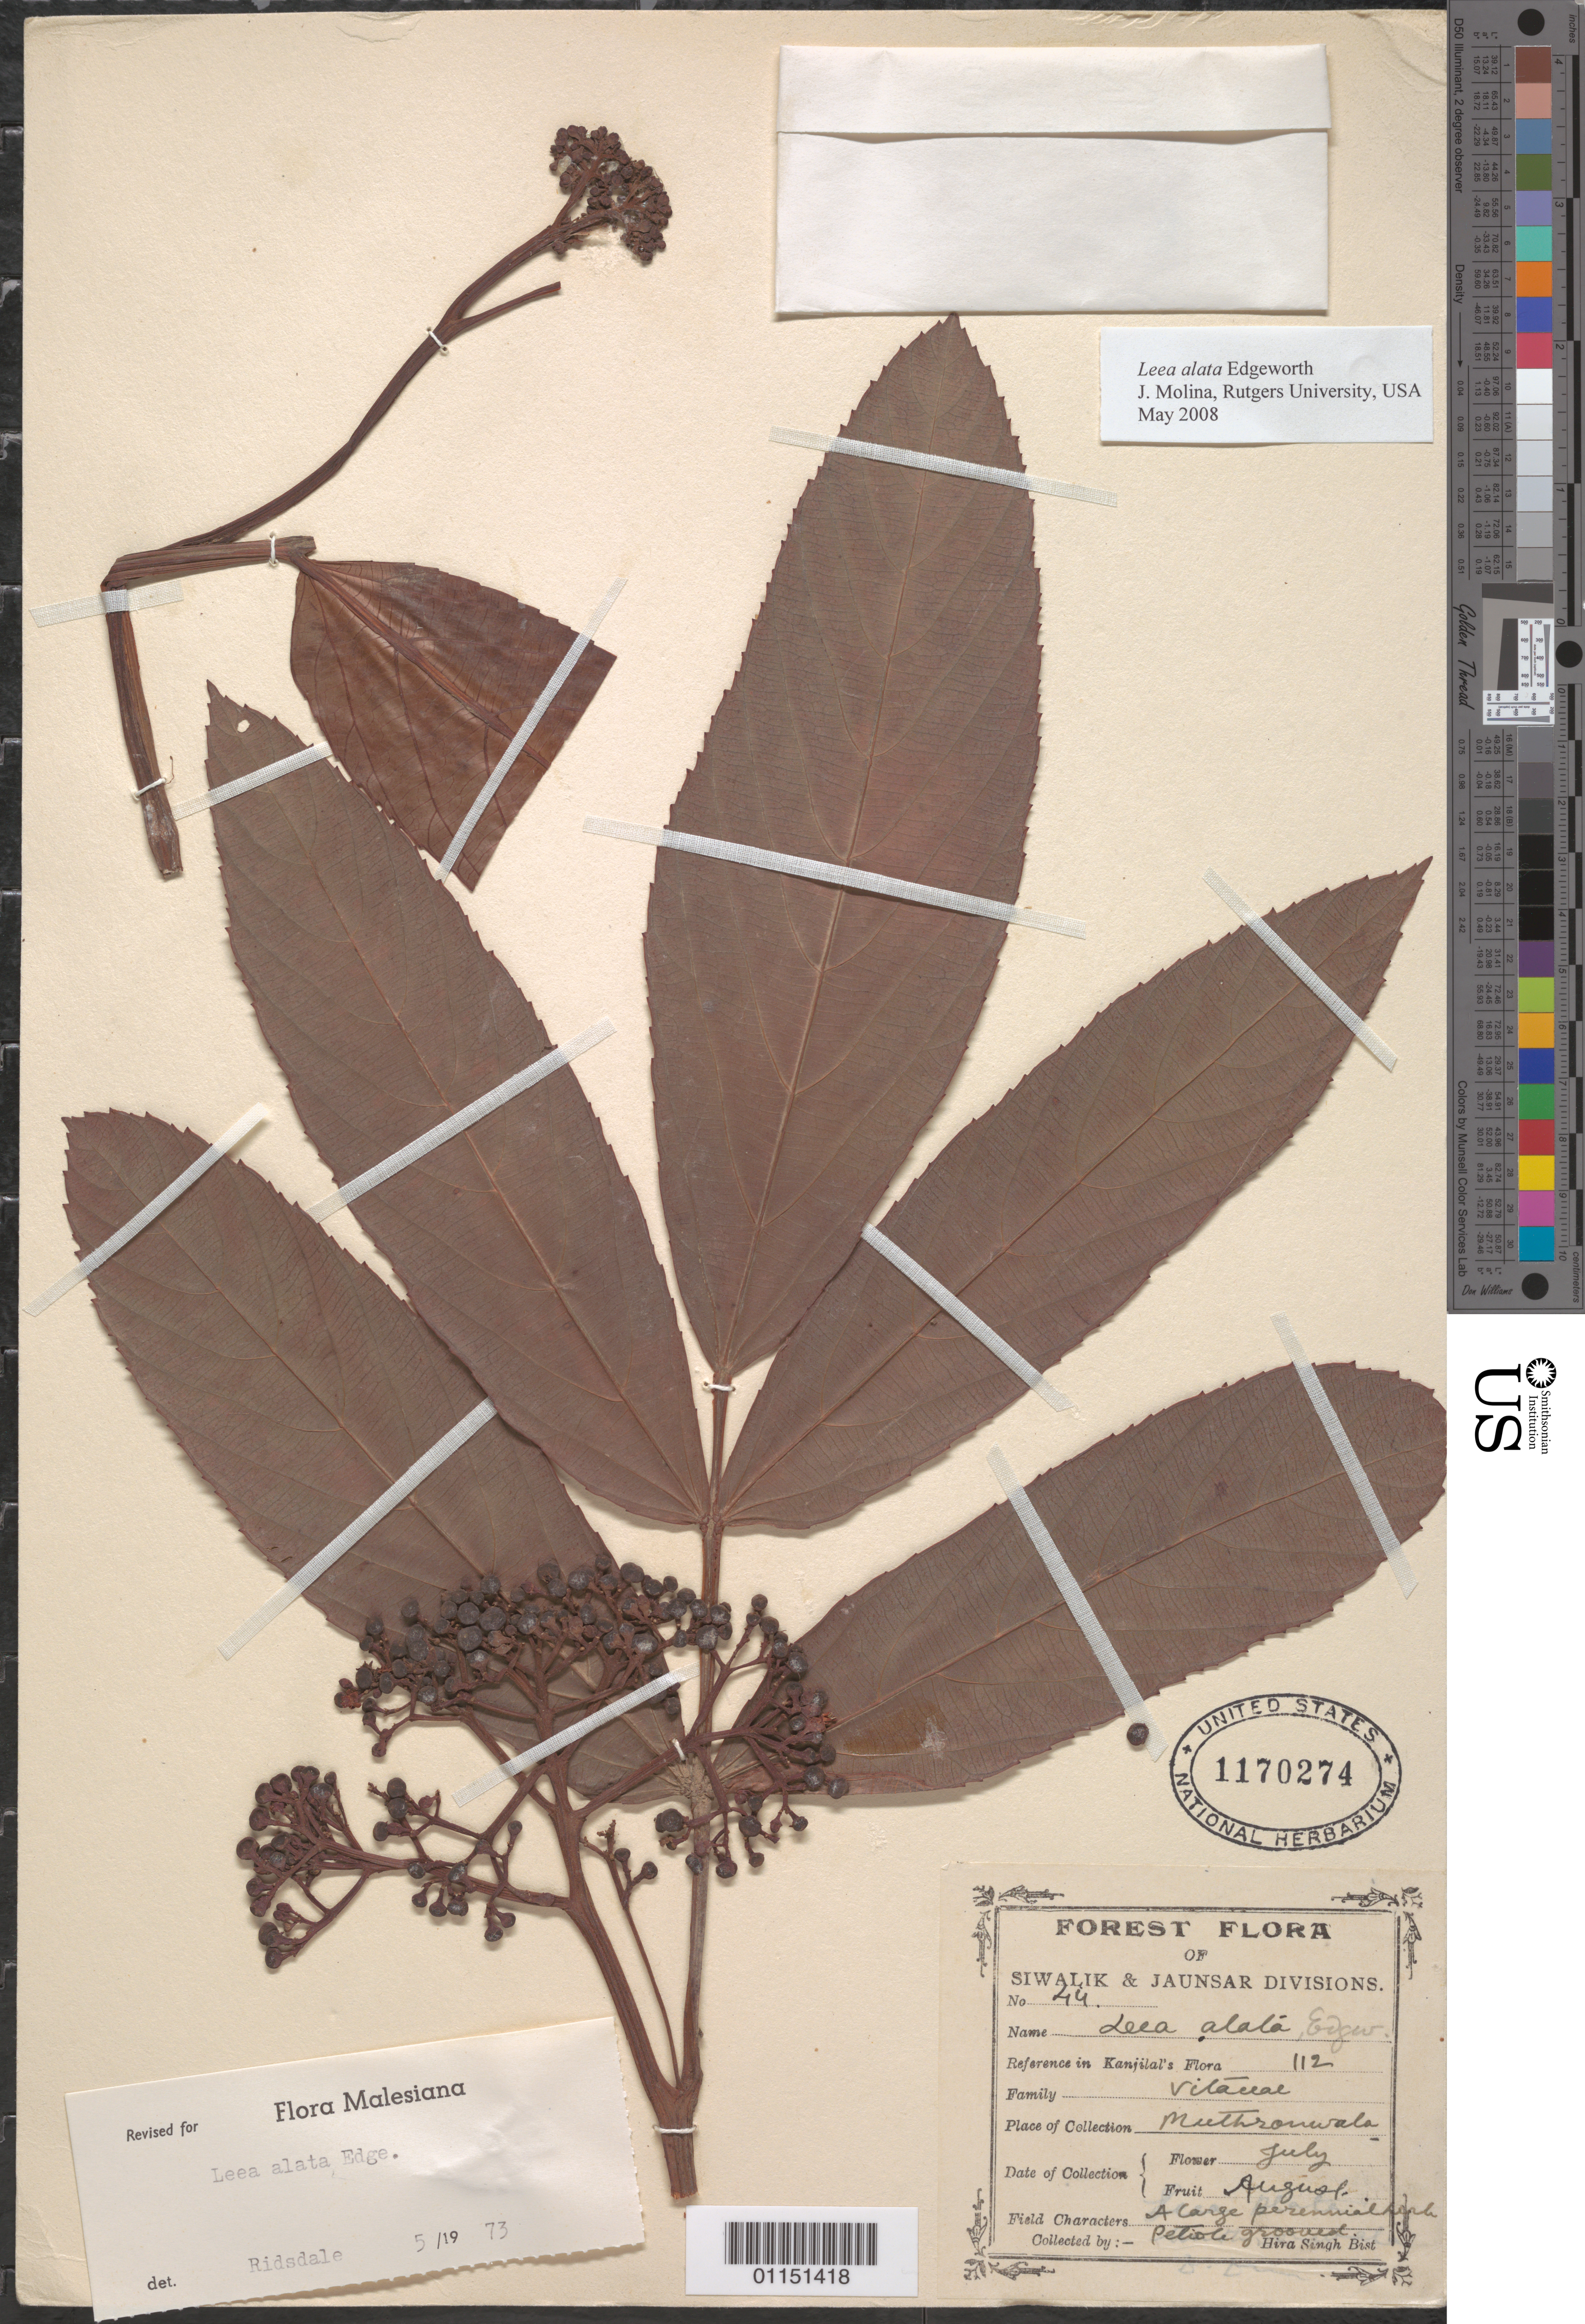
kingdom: Plantae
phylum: Tracheophyta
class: Magnoliopsida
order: Vitales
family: Vitaceae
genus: Leea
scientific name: Leea alata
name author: Edgew.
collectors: H. Bist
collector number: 44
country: India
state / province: Uttar Pradesh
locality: Siwalik & Jaunsar Divisions. United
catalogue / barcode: US 1170274